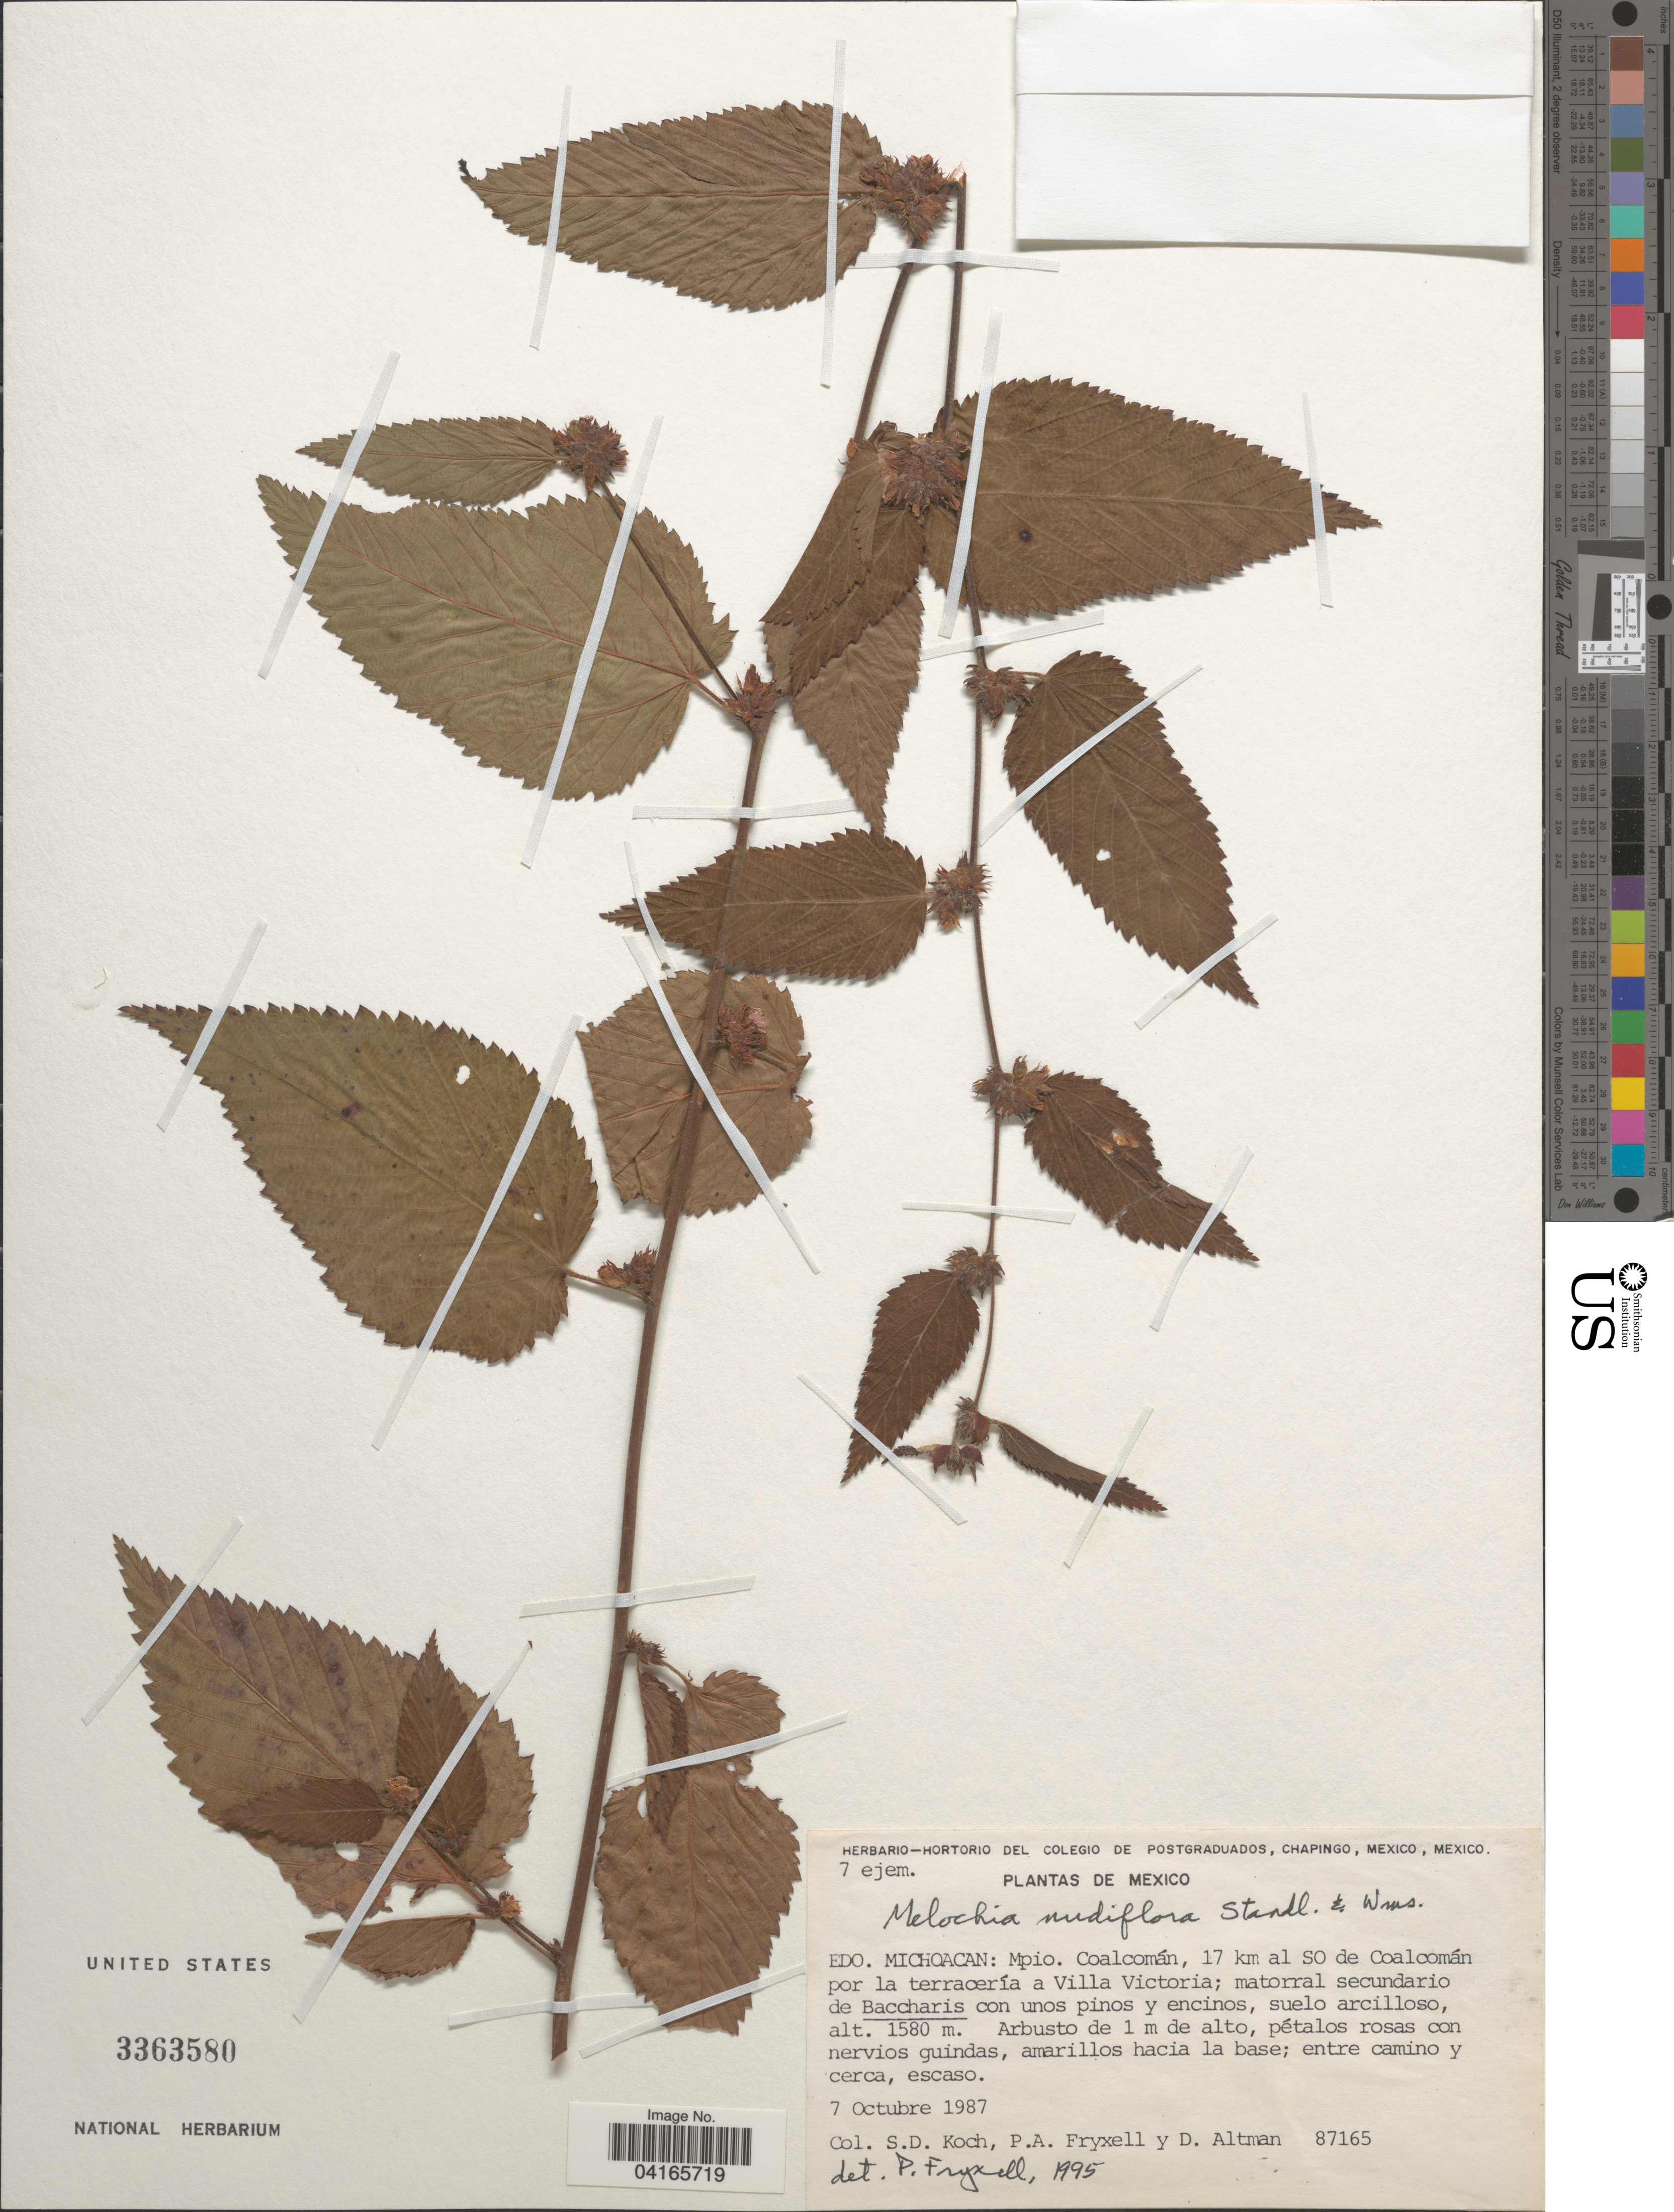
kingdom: Plantae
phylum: Tracheophyta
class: Magnoliopsida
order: Malvales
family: Malvaceae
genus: Melochia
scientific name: Melochia nudiflora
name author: Standl. & L.O. Williams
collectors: S. Koch, P. A. Fryxell & D. Altman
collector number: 87165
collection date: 1987-10-07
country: Mexico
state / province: Michoacán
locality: Mpio. Coalcomán, 17 km al SO de Coalcomán por la terracería a Villa Victoria.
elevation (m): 1580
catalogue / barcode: US 3363580